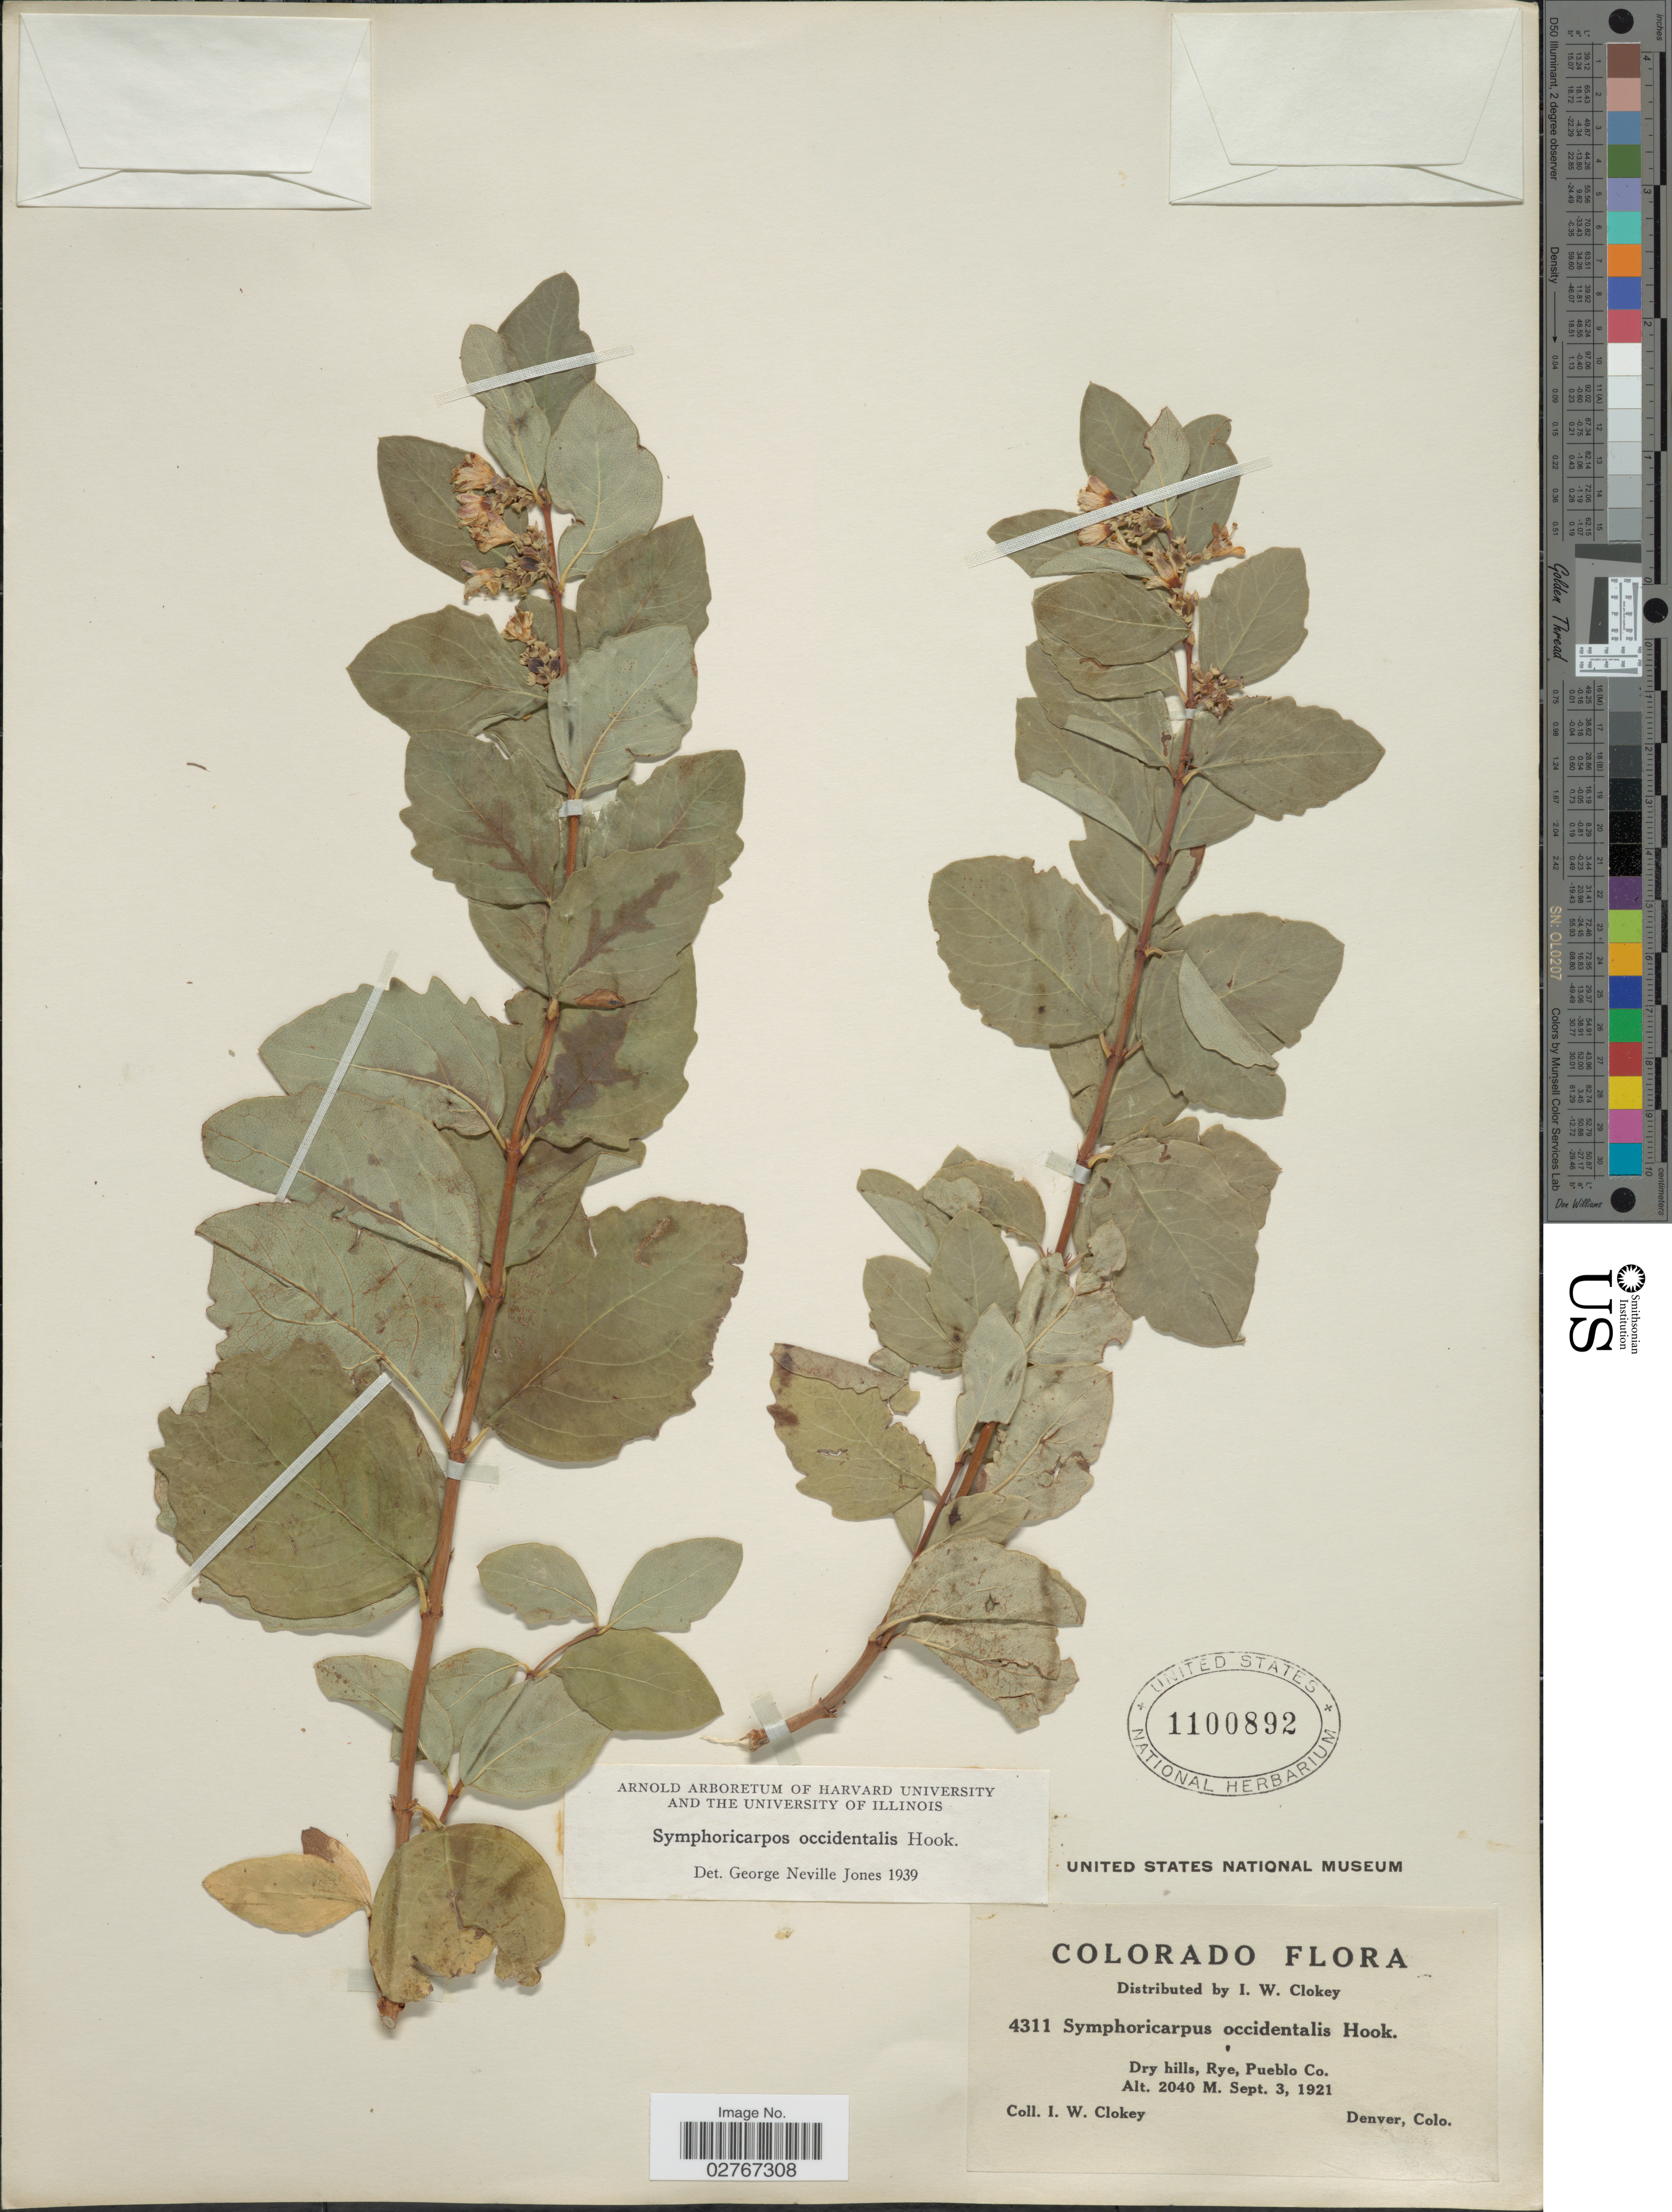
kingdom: Plantae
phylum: Tracheophyta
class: Magnoliopsida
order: Dipsacales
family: Caprifoliaceae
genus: Symphoricarpos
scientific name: Symphoricarpos occidentalis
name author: (R. Br.) Hook.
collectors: I. W. Clokey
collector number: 4311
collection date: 1921-09-03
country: United States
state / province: Colorado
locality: Dry hills, Rye, Pueblo Co.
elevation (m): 2040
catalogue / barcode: US 1100892